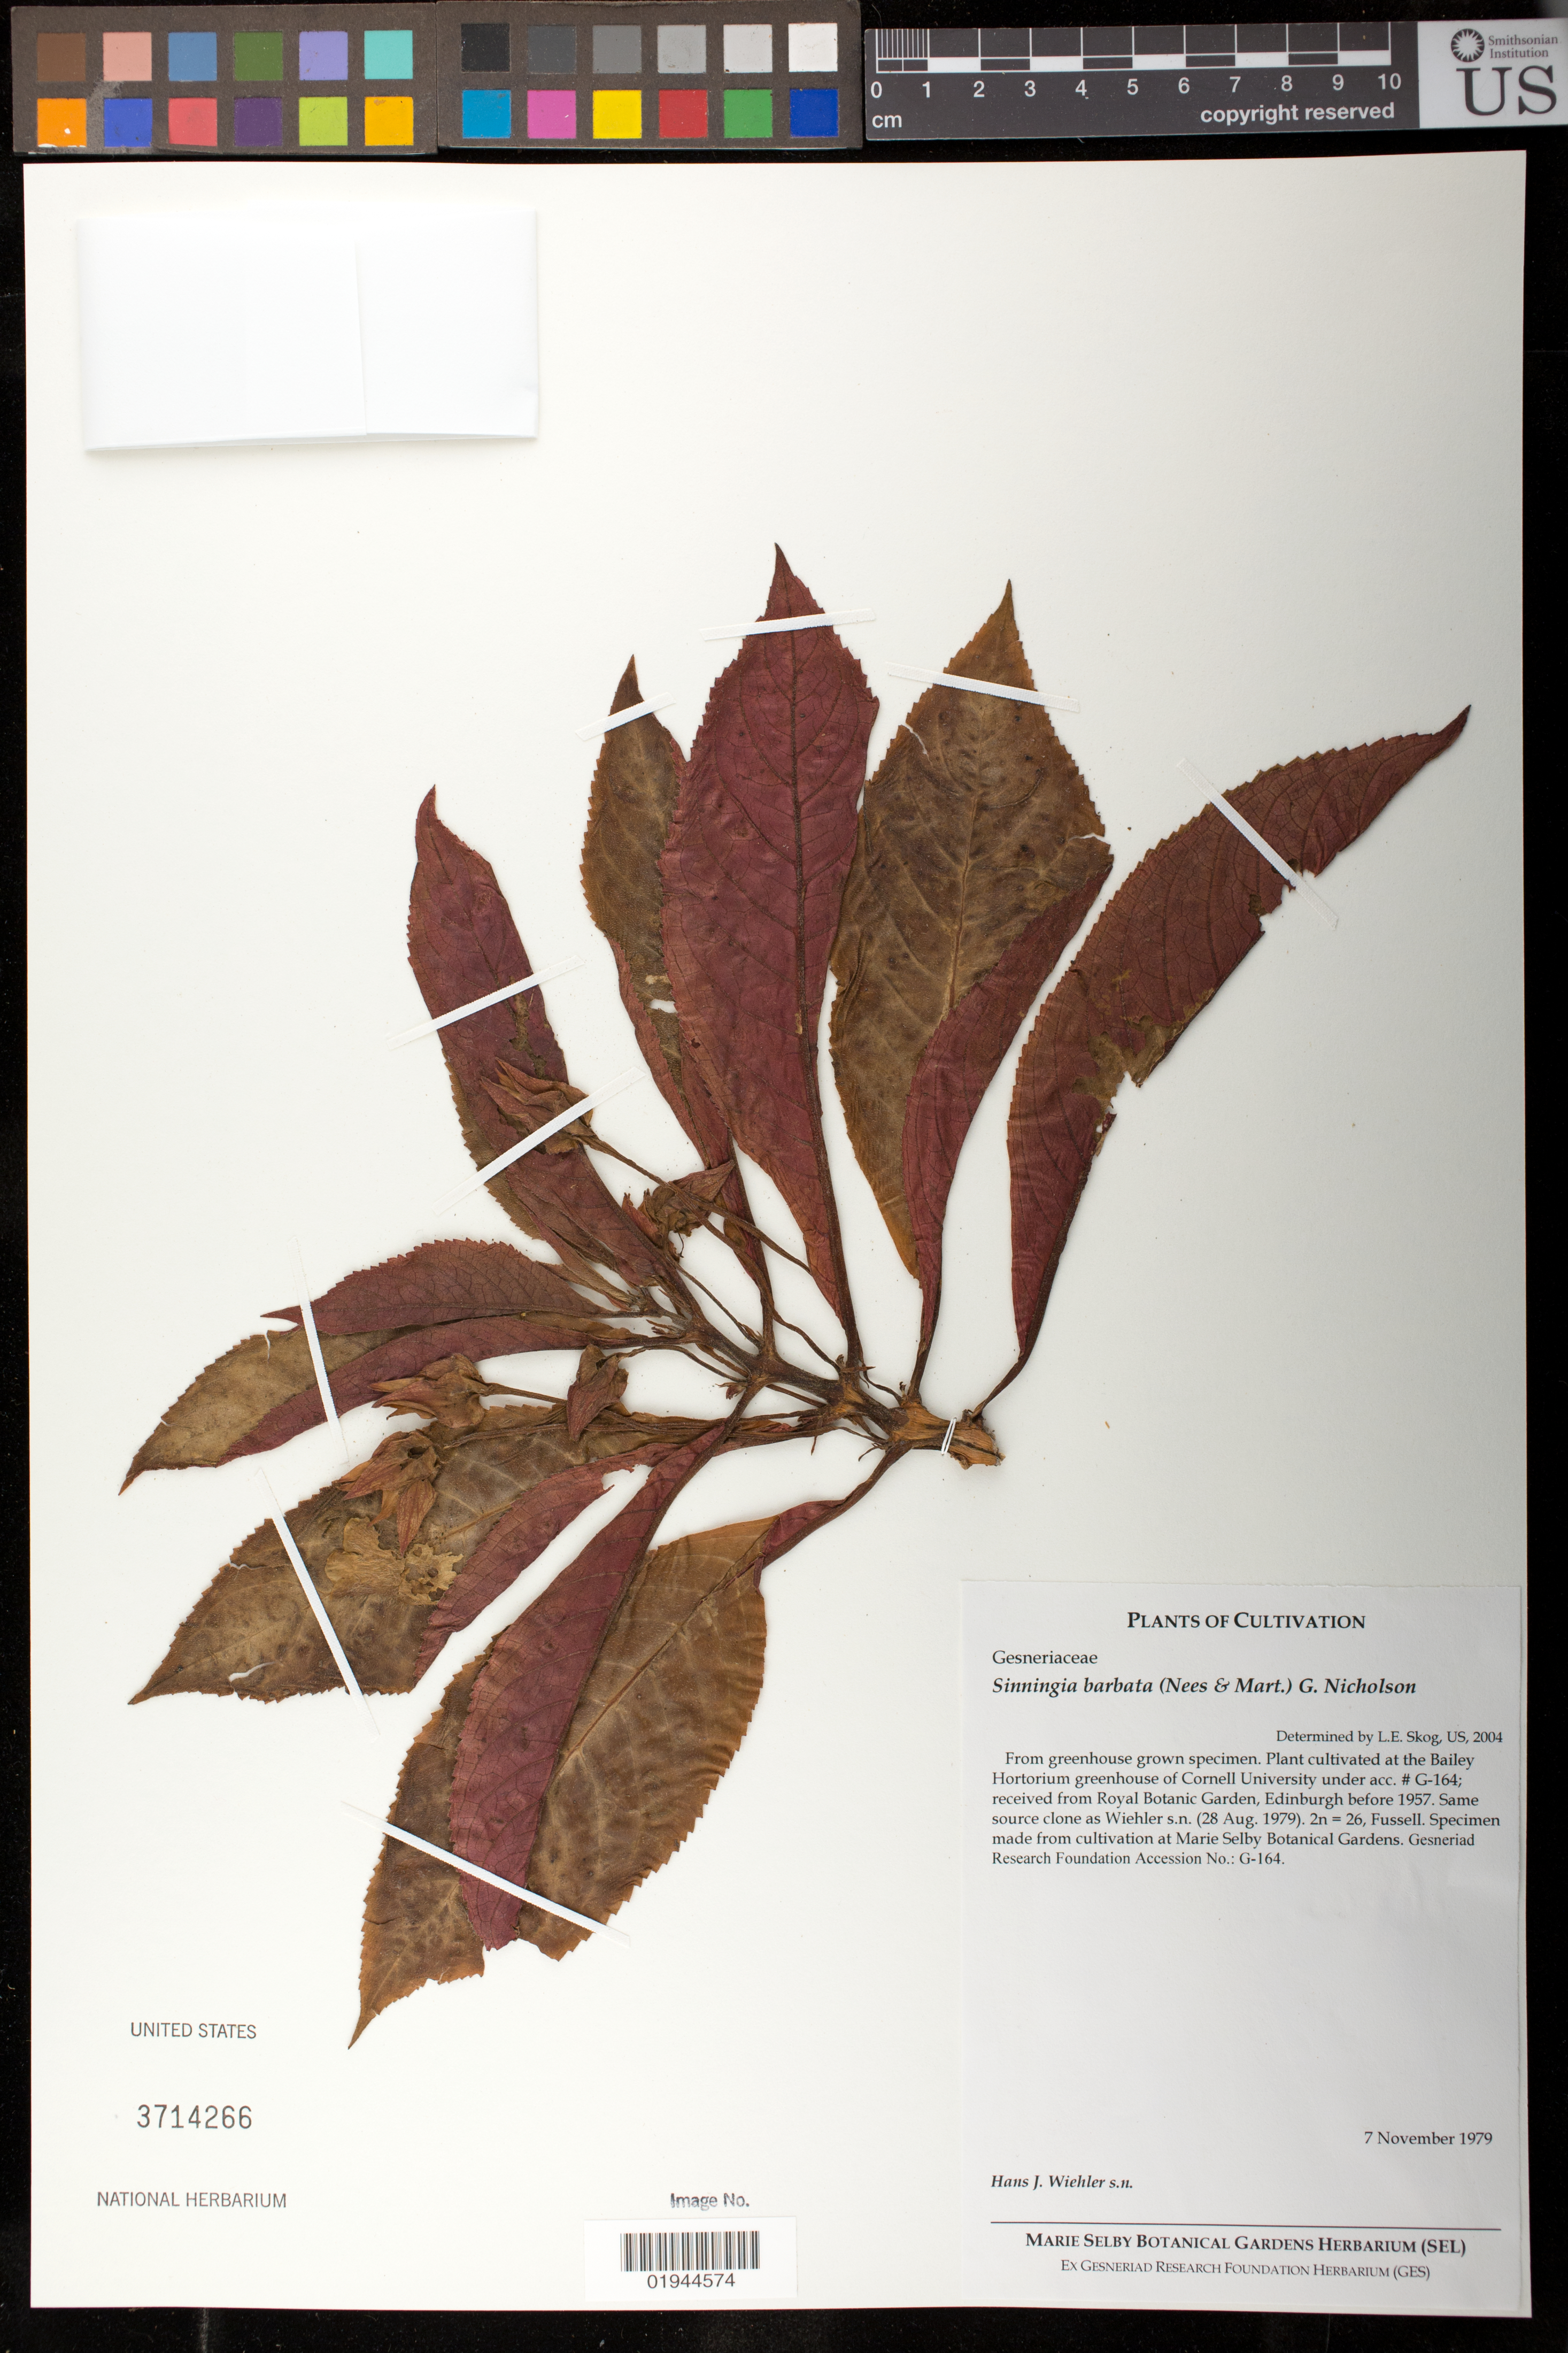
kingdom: Plantae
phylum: Tracheophyta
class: Magnoliopsida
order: Lamiales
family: Gesneriaceae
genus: Sinningia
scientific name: Sinningia barbata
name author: (Nees & Mart.) G. Nicholson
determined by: Skog, Laurence E.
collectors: H. J. Wiehler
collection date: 1979-11-07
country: United States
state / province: Florida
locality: Marie Selby Botanical Gardens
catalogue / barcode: US 3714266